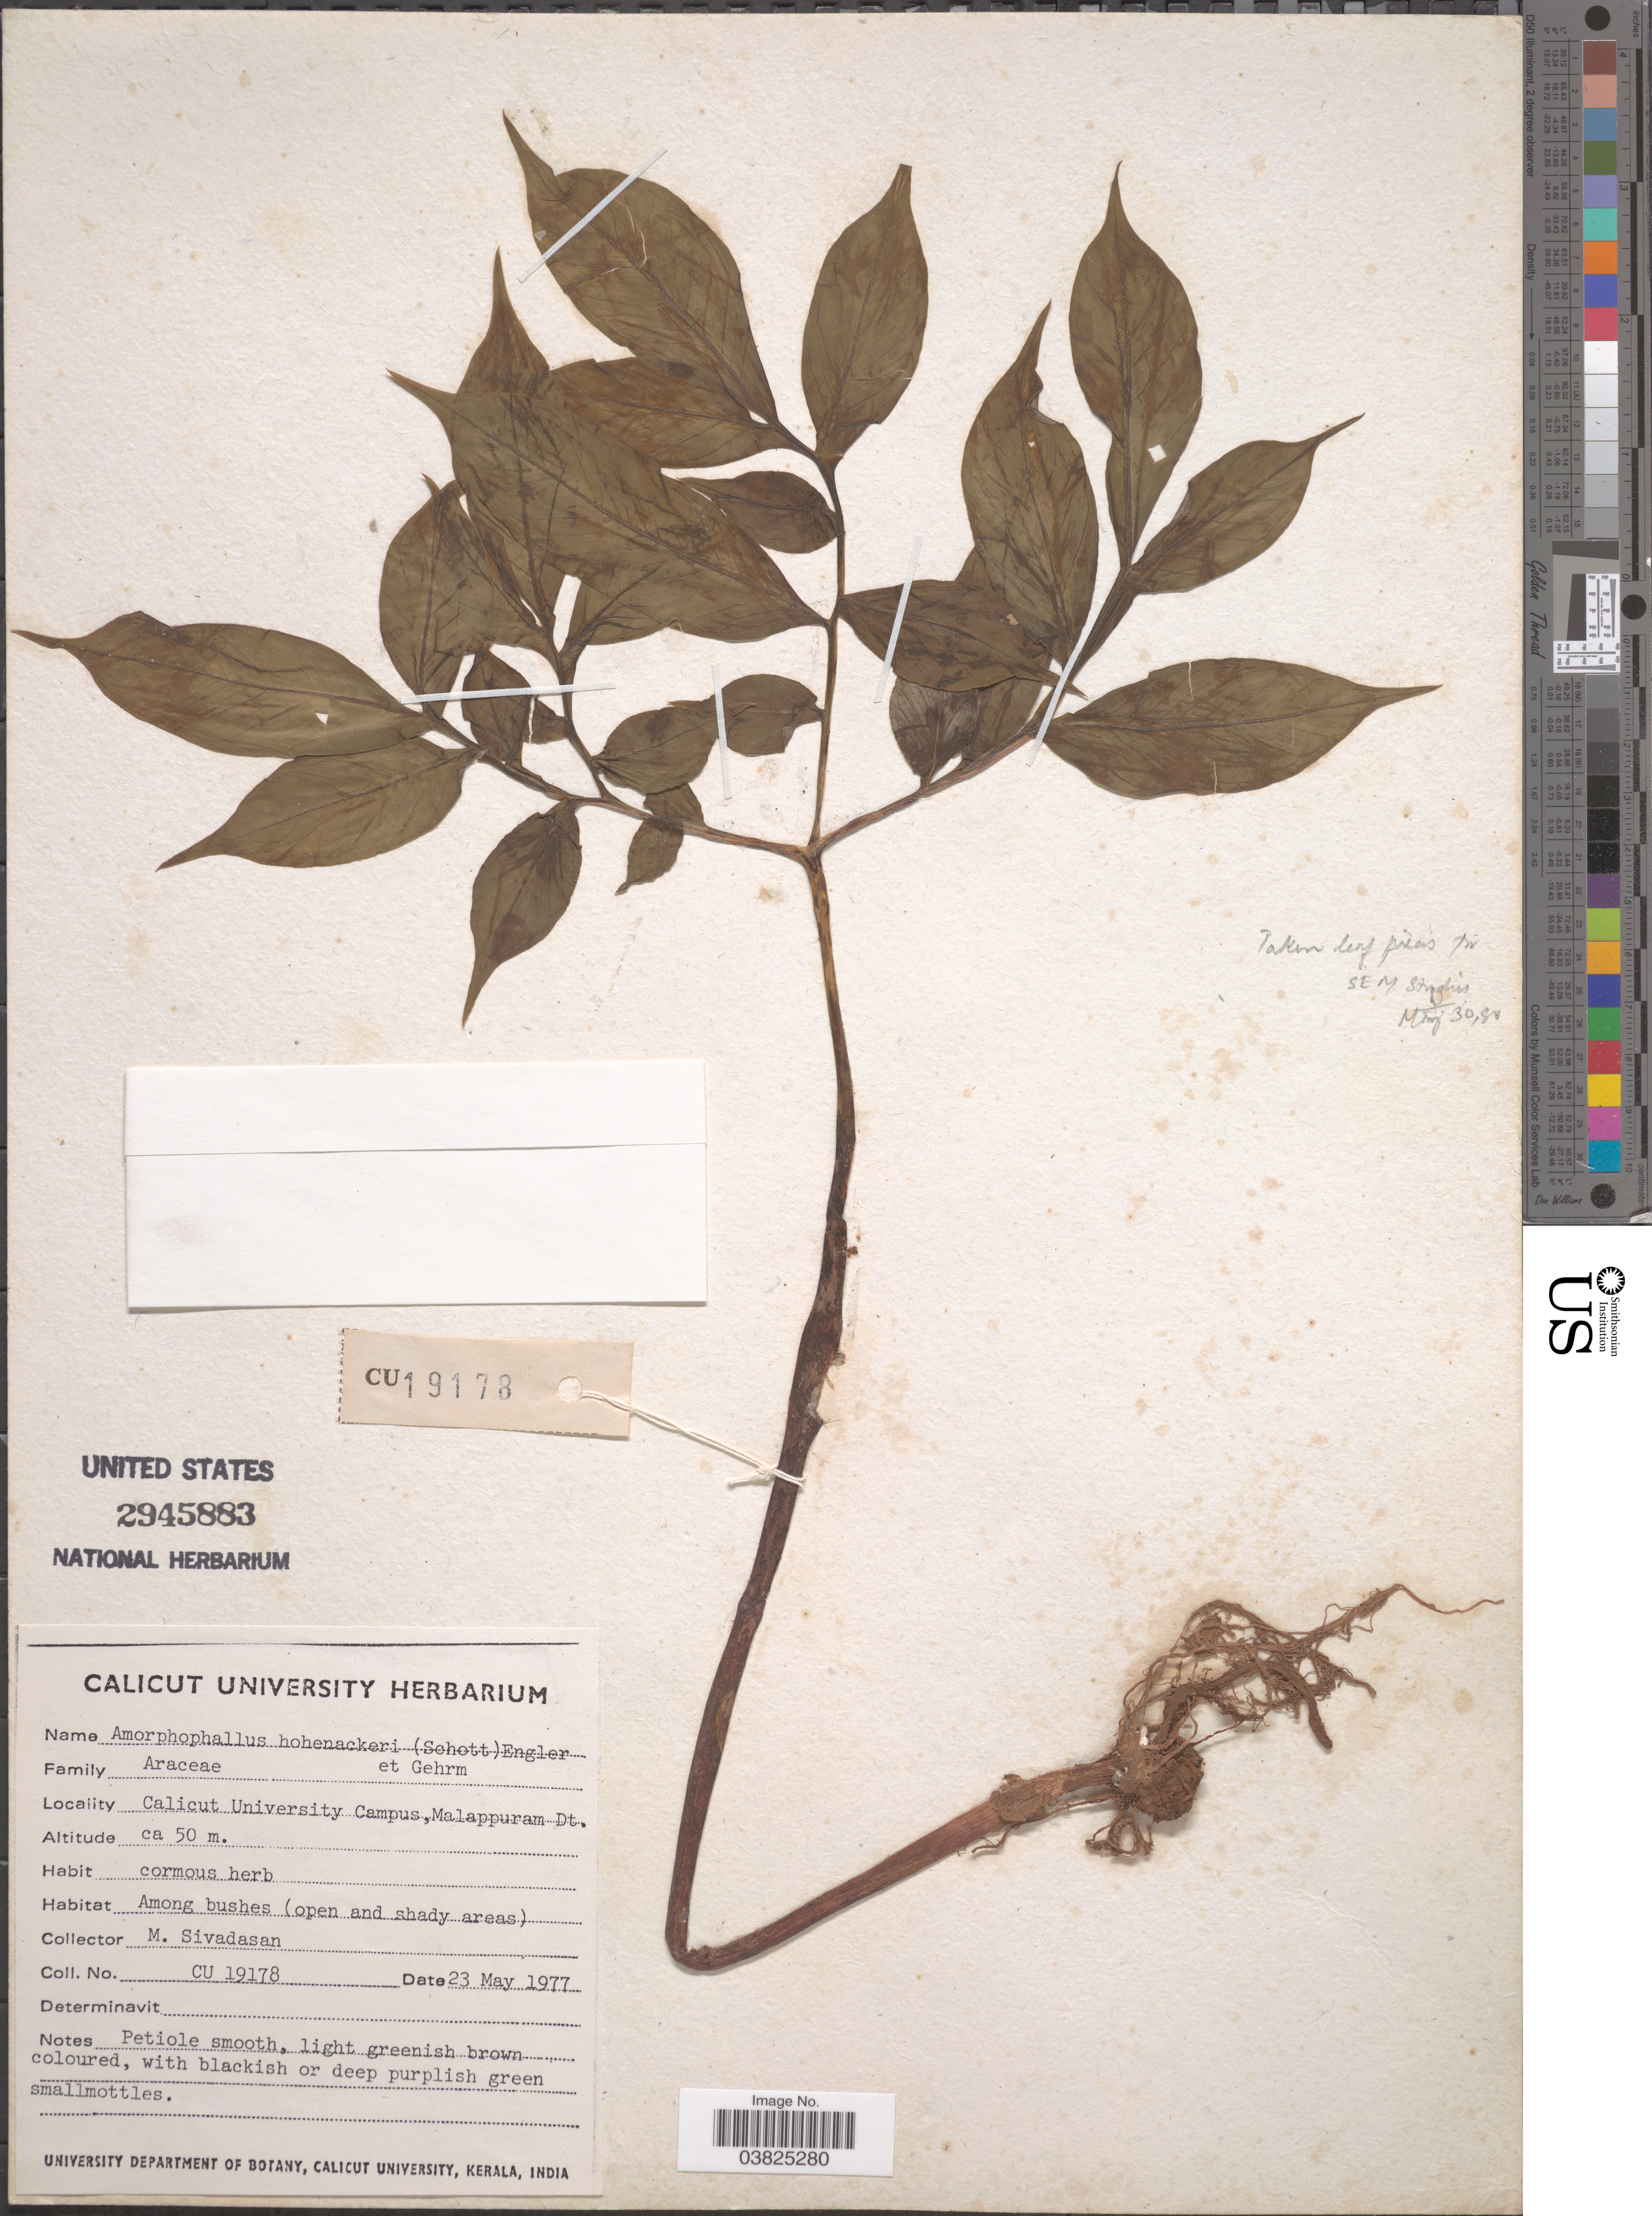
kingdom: Plantae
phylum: Tracheophyta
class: Liliopsida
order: Alismatales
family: Araceae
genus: Amorphophallus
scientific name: Amorphophallus hohenackeri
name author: (Schott) Engl. & Gehrm.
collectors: M. Sivadasan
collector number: CU 19178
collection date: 1977-05-23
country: India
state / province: Kerala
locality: Calicut University Campus, Malappuram Dt.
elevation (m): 50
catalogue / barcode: US 2945883